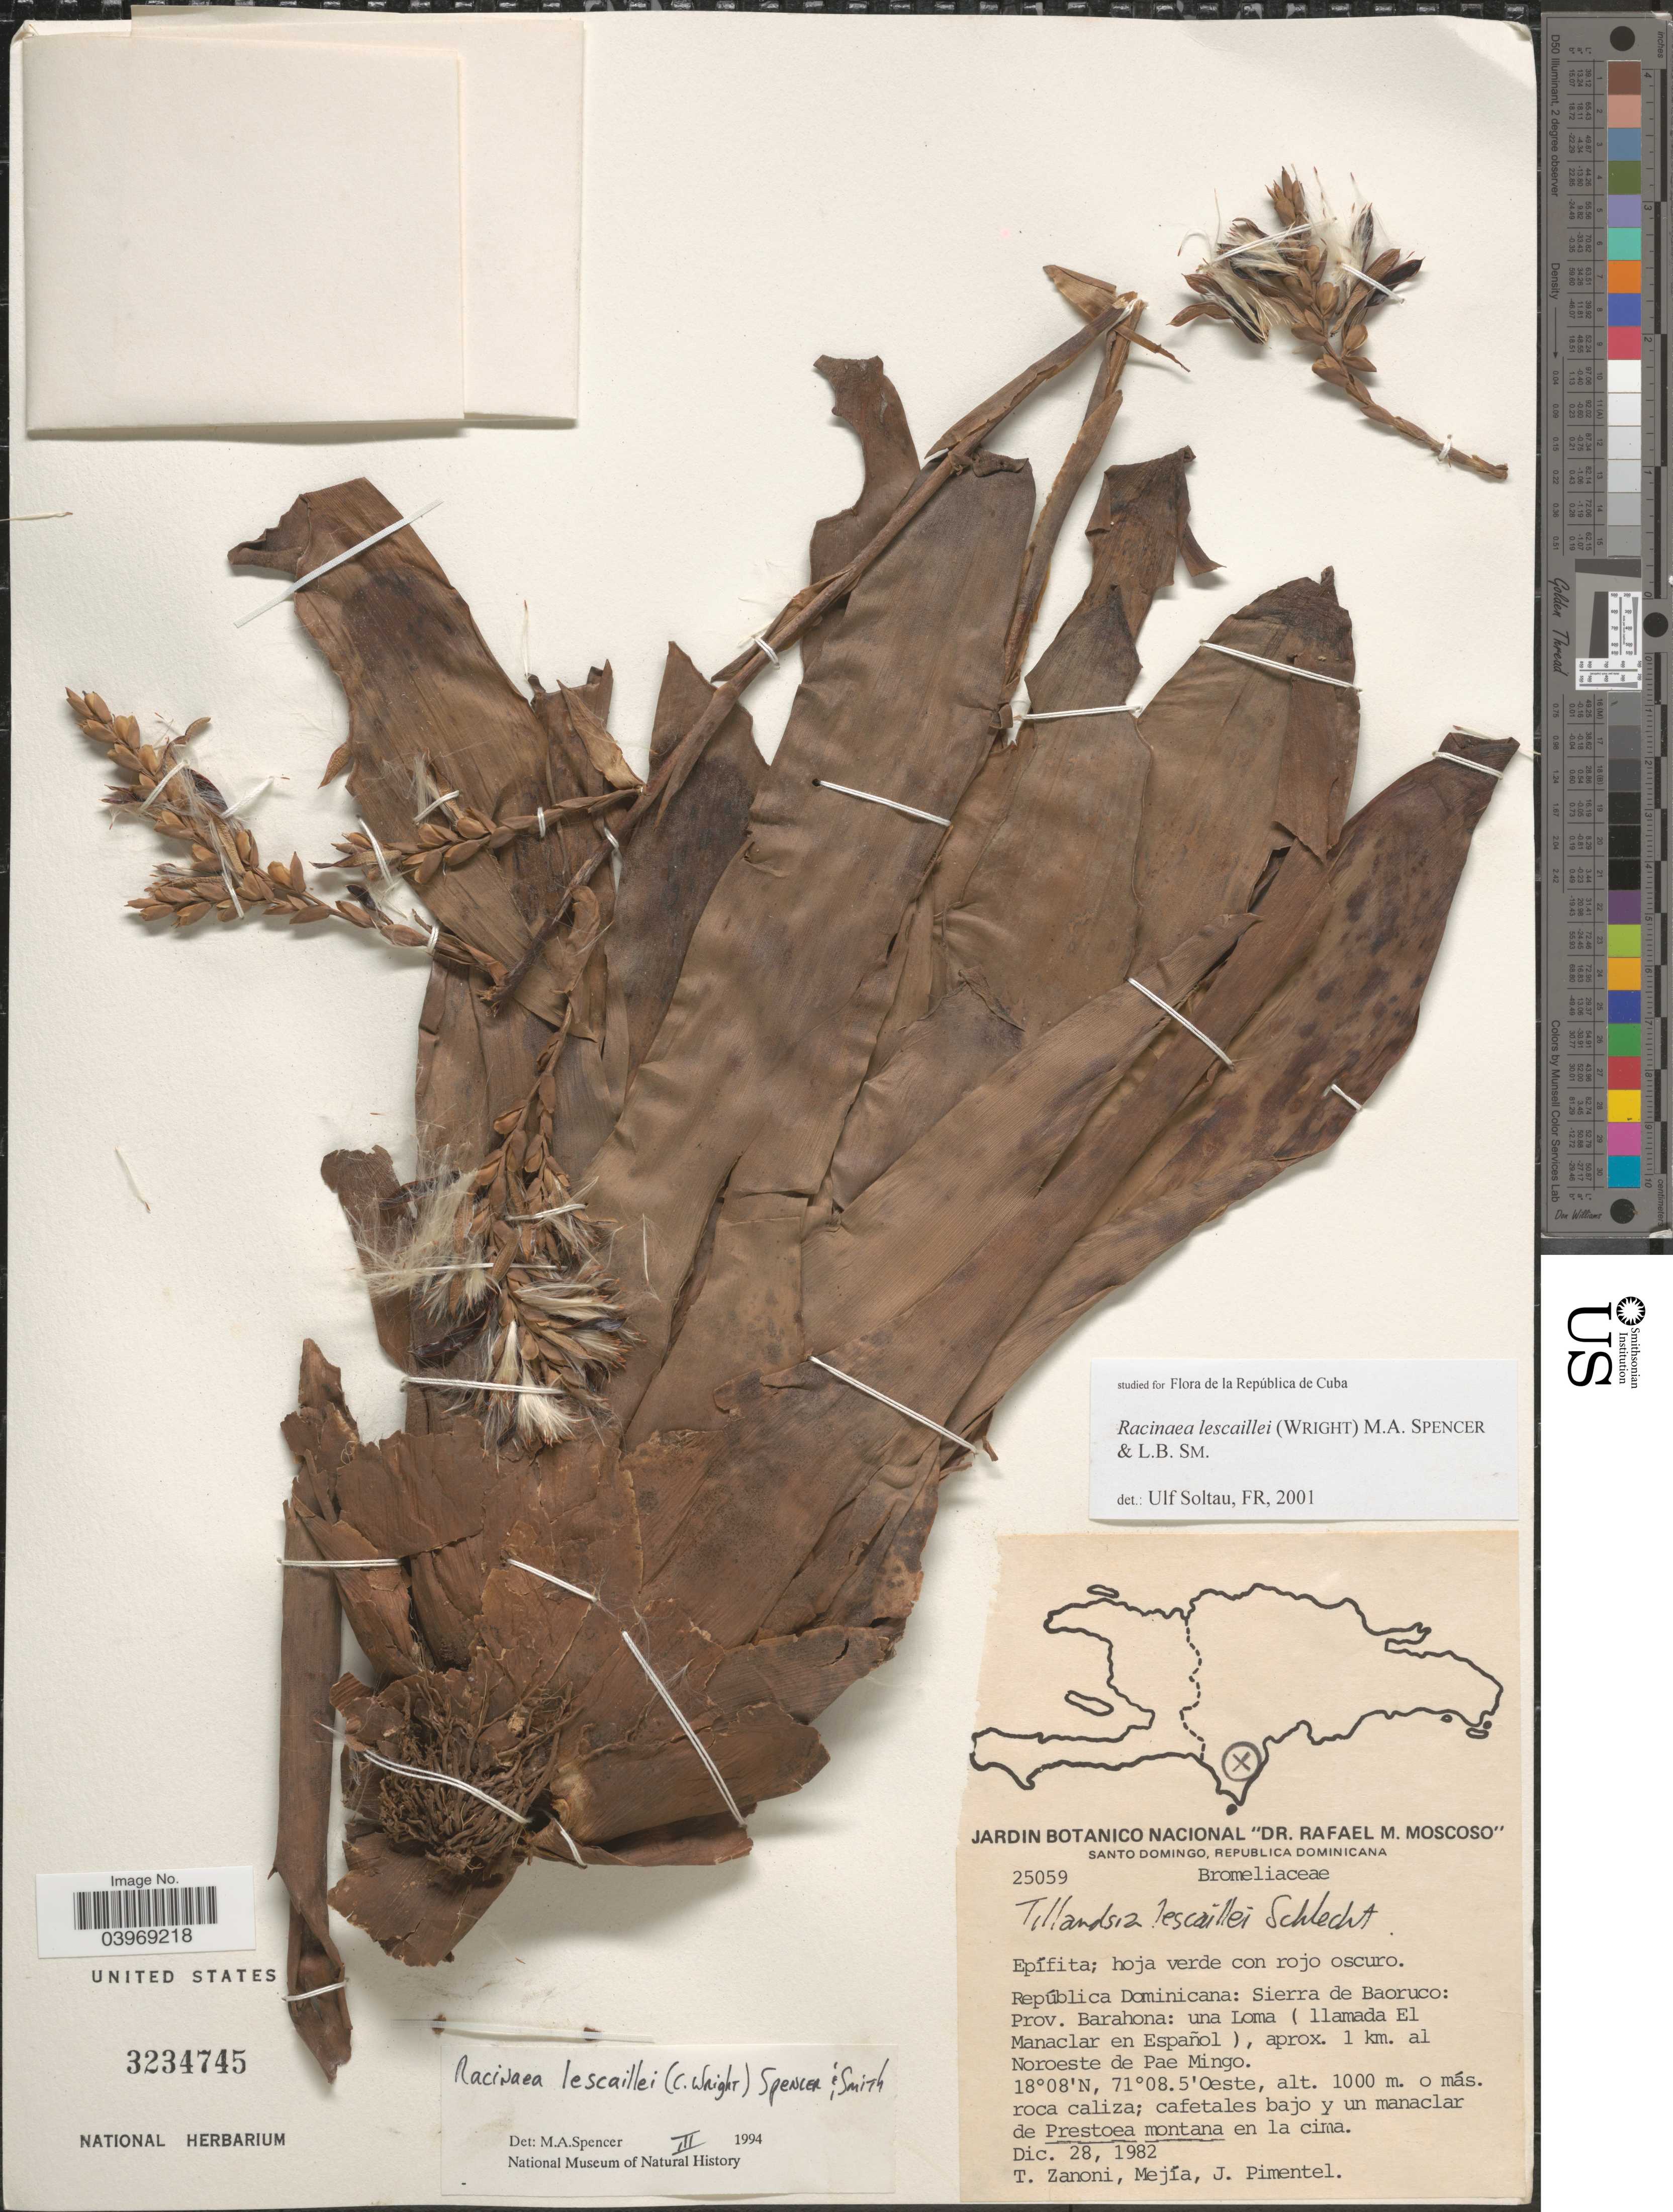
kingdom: Plantae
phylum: Tracheophyta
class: Liliopsida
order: Poales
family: Bromeliaceae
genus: Racinaea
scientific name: Racinaea lescaillei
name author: (C. Wright) M.A. Spencer & L.B. Sm.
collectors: T. Zanoni, -. Mejia & J. Pimentel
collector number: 25059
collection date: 1982-12-28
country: Dominican Republic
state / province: Barahona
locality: Sierra de Baoruco: una Loma (llamada El Manaclar en Español), aprox. 1 km. al Noroeste de Pae Mingo.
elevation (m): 1000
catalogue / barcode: US 3234745